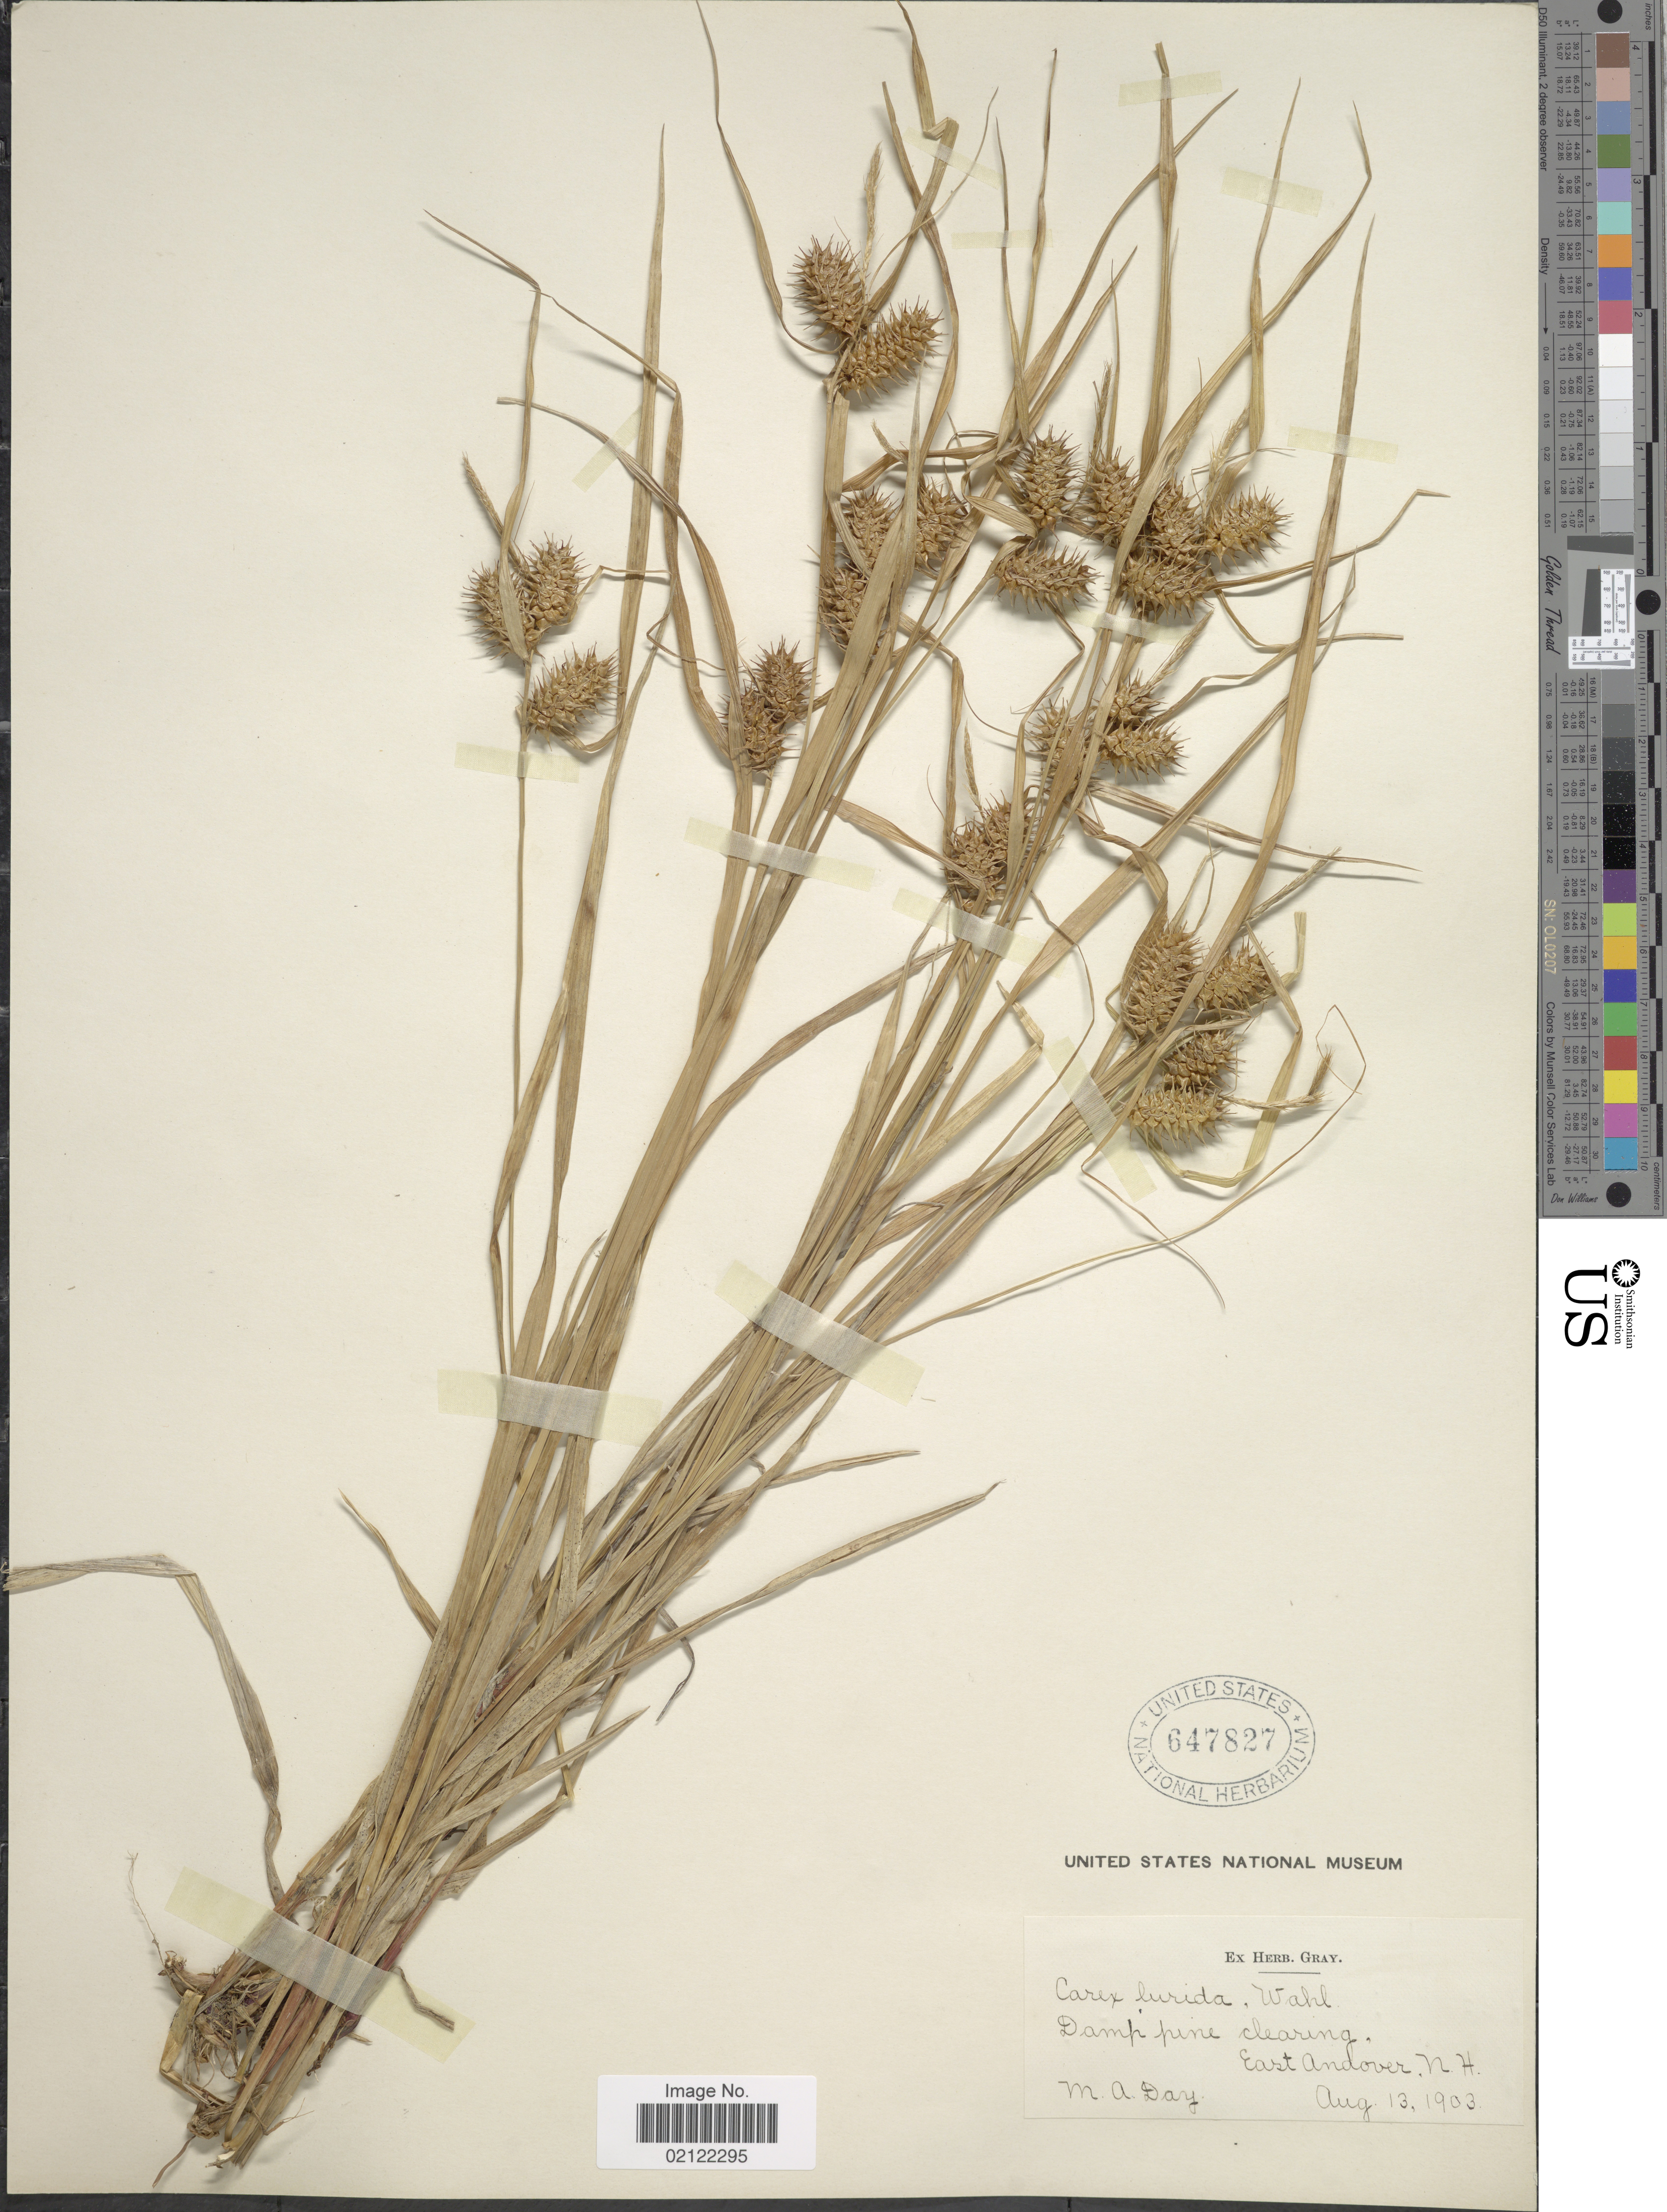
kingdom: Plantae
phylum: Tracheophyta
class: Liliopsida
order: Poales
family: Cyperaceae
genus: Carex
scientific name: Carex lurida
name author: Wahlenb.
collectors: M. Day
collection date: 1903-08-13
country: United States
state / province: New Hampshire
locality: Damp pine clearing. East Andover, N.H.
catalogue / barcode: US 647827